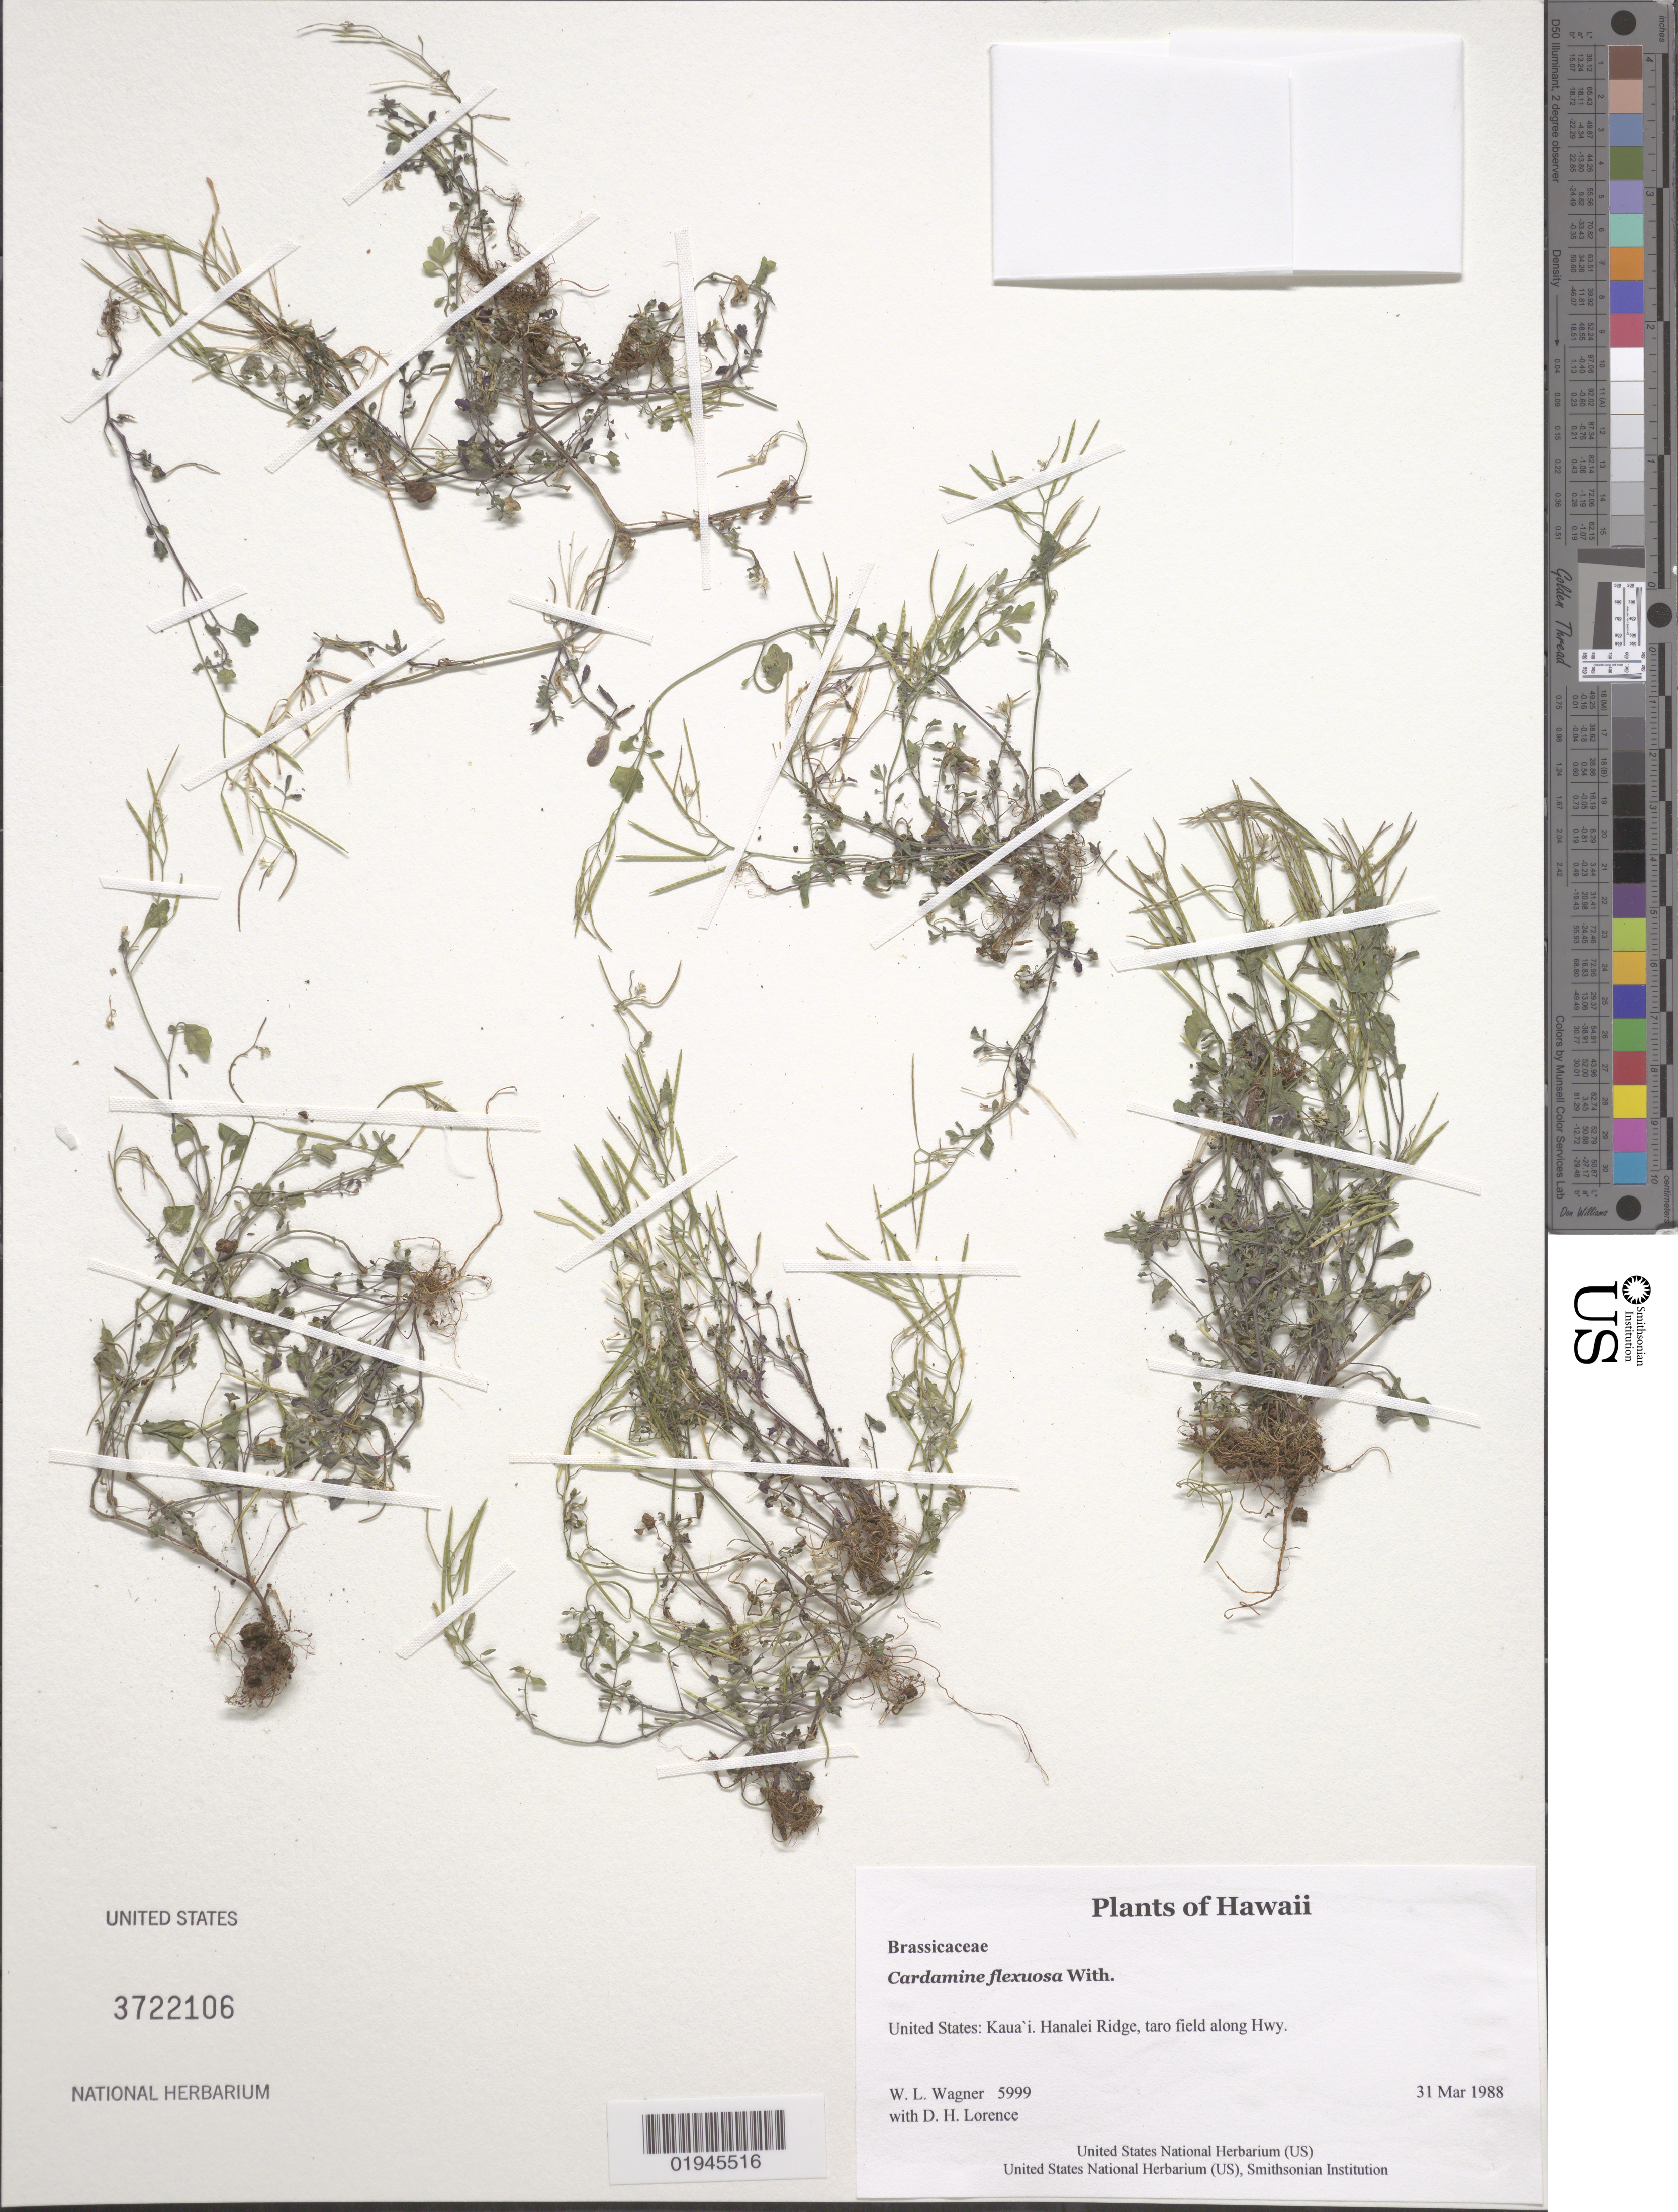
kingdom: Plantae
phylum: Tracheophyta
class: Magnoliopsida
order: Brassicales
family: Brassicaceae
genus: Cardamine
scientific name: Cardamine occulta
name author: Hornem.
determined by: Wagner, W. L., (BOT), Smithsonian Institution - National Museum of Natural History (UNITED STATES)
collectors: W. L. Wagner & D. Lorence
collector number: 5999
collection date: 1988-03-31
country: United States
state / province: Hawaii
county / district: Kauai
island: Kaua'i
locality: Hanalei Ridge, taro field along Hwy.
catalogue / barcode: US 3722106